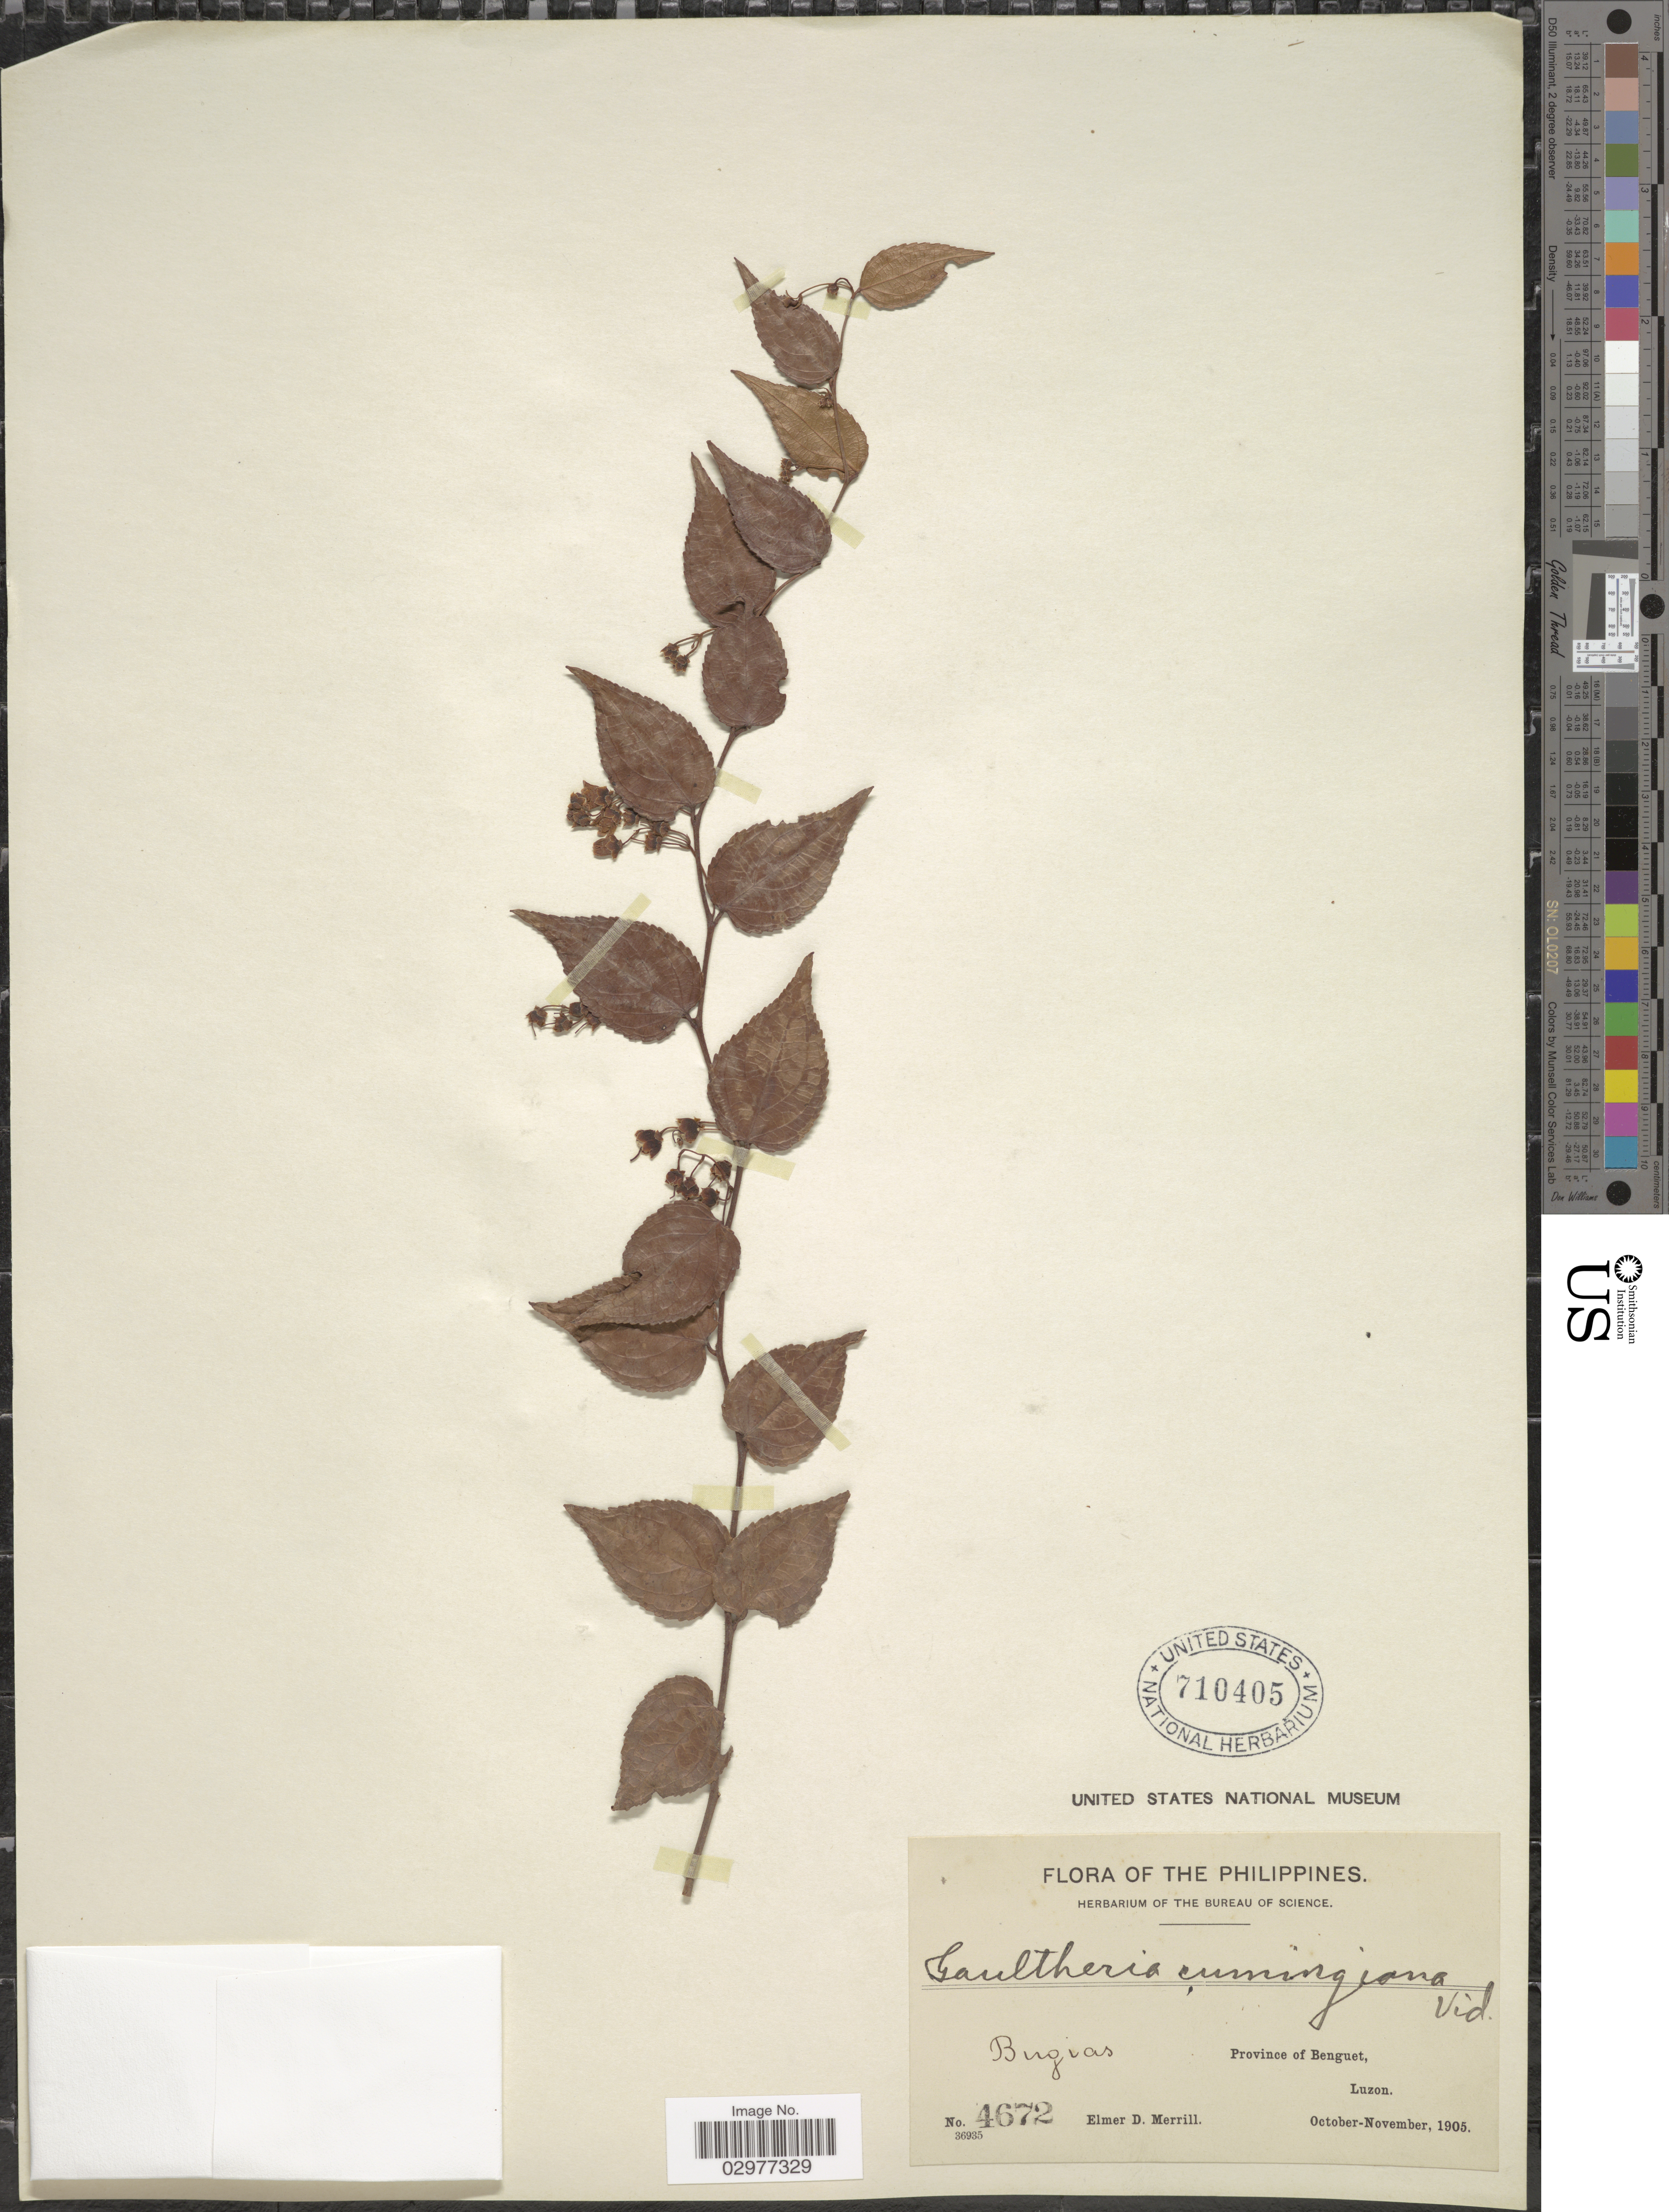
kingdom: Plantae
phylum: Tracheophyta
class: Magnoliopsida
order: Ericales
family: Ericaceae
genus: Gaultheria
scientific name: Gaultheria cumingiana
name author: S. Vidal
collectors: E. D. Merrill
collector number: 4672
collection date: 1905-10/1905-11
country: Philippines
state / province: Cordillera (Administrative Region)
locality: Bugias, Province of Benguet, Luzon.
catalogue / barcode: US 710405